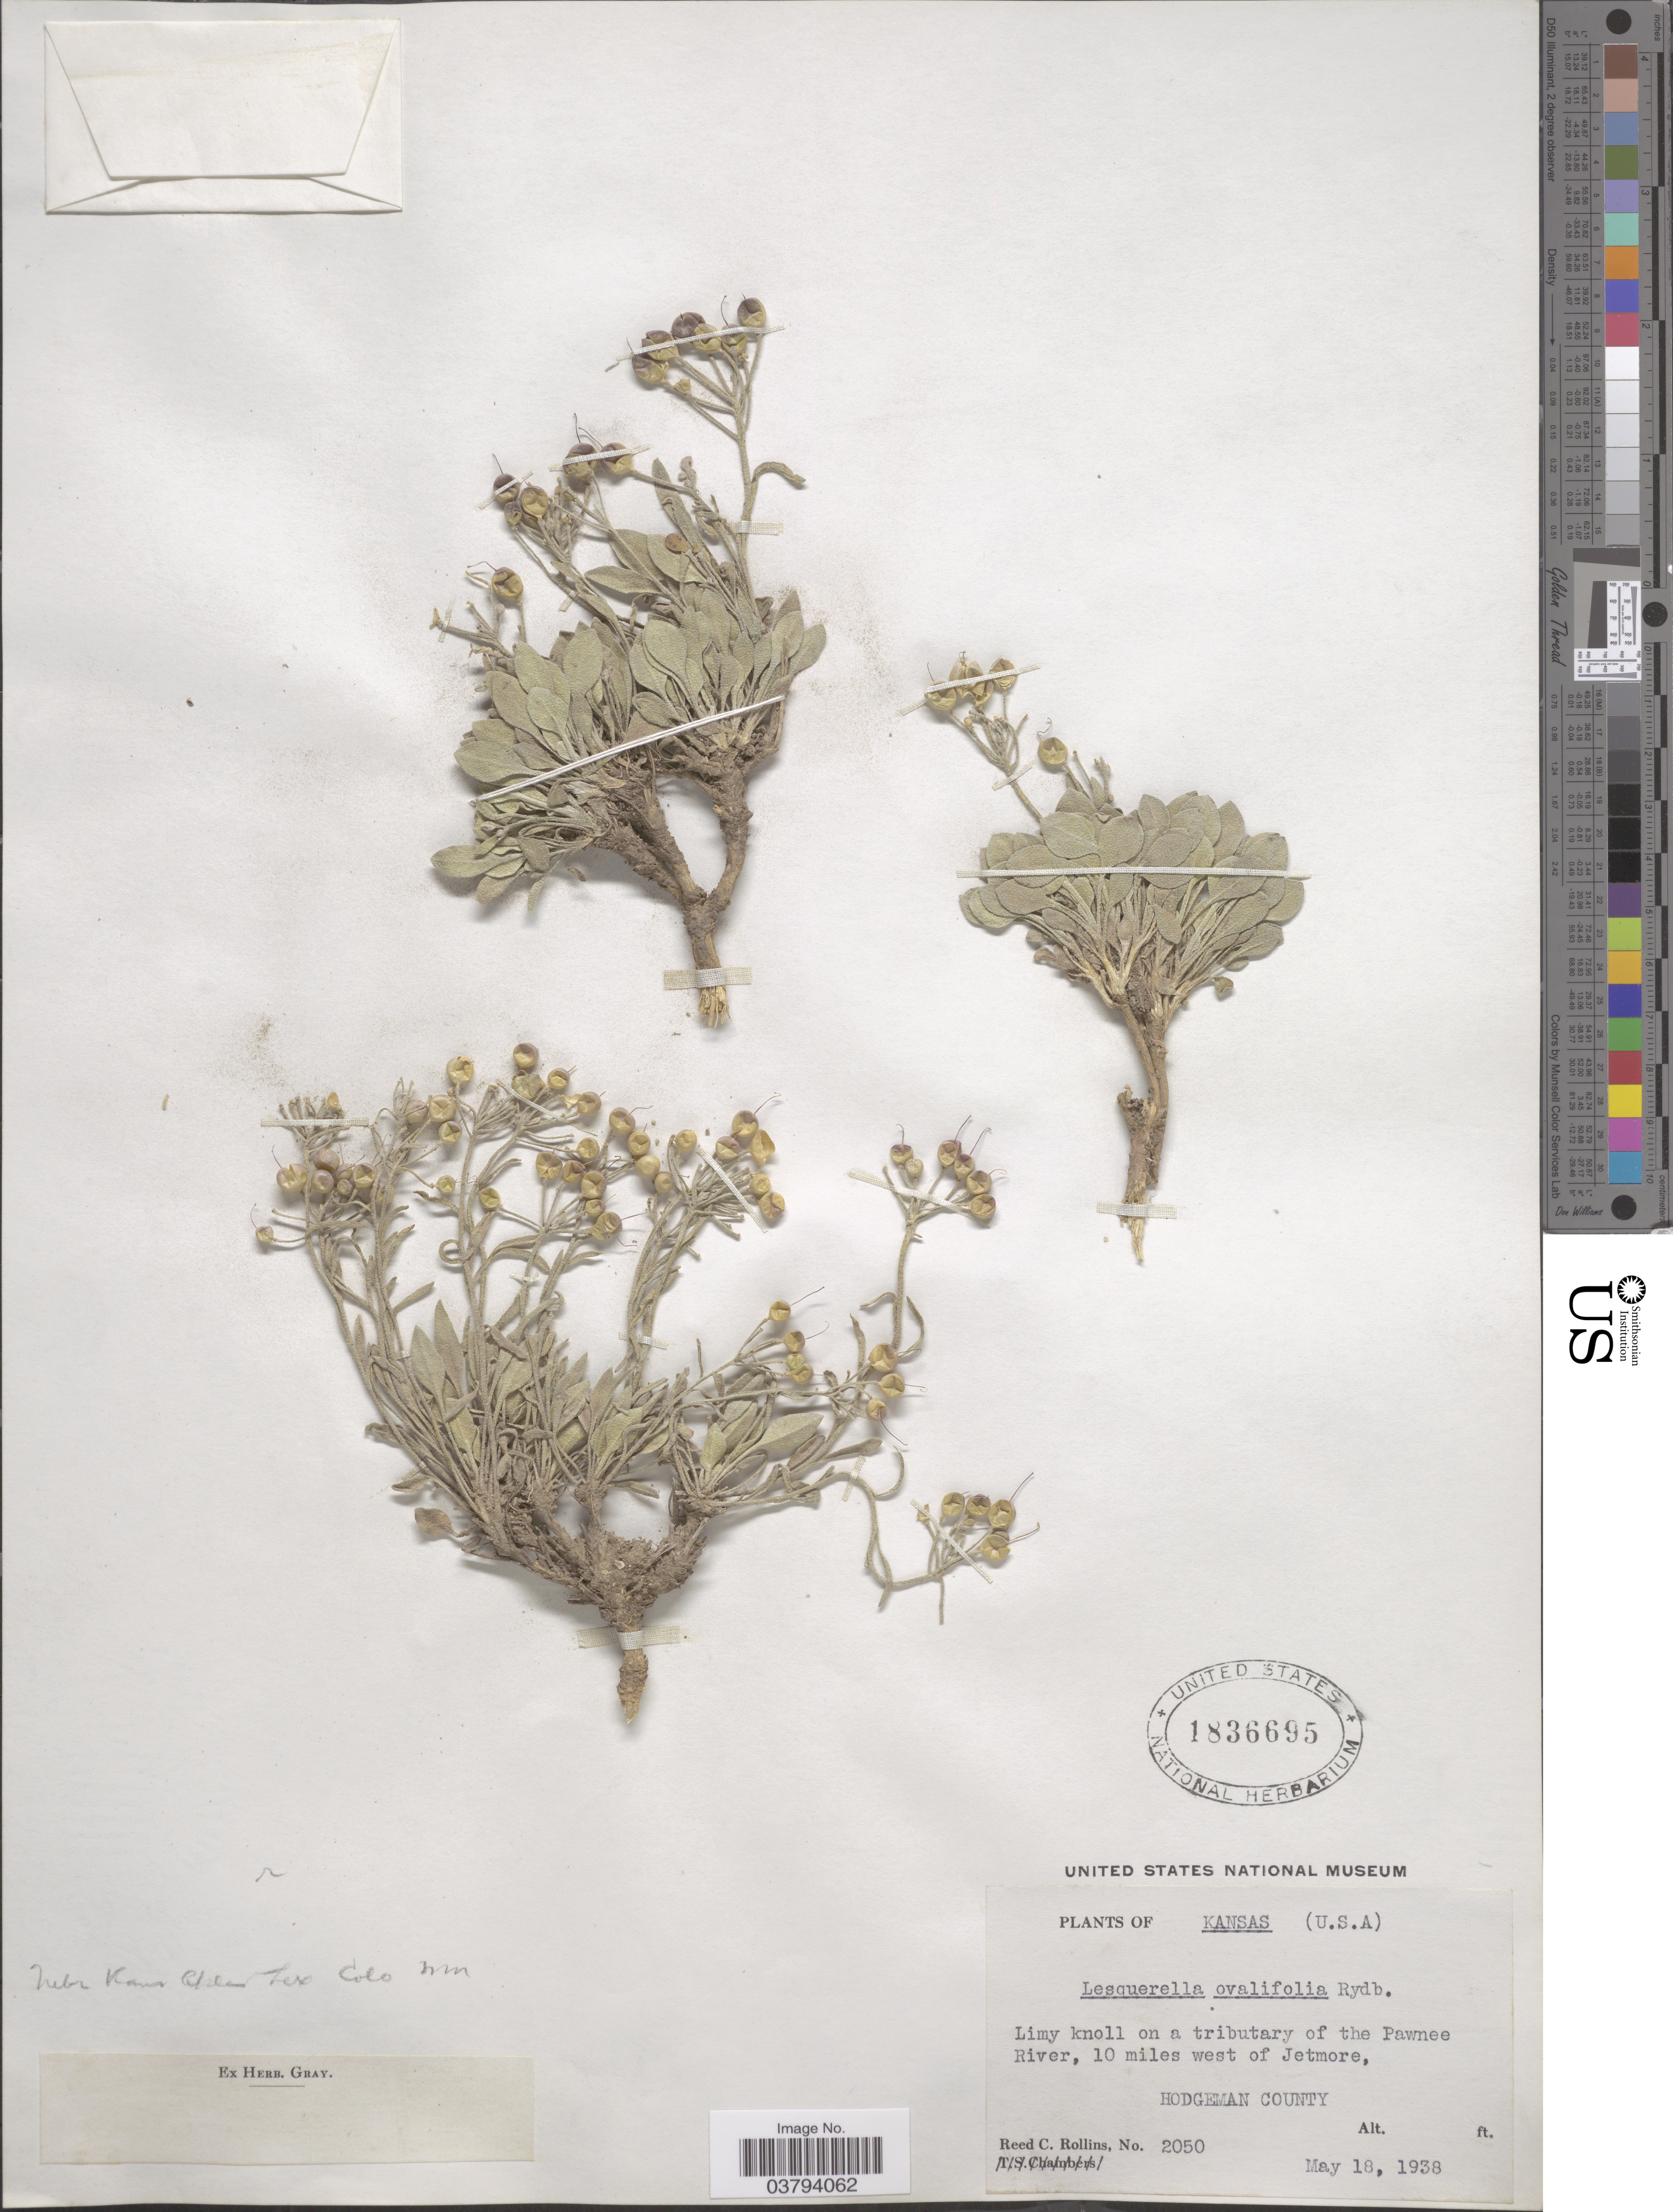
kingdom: Plantae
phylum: Tracheophyta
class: Magnoliopsida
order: Brassicales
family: Brassicaceae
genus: Lesquerella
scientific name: Lesquerella ovalifolia subsp. ovalifolia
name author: Rydb. ex Britton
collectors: R. C. Rollins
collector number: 2050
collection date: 1938-05-18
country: United States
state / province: Kansas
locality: Limy knoll on a tributary of the Pawnee River, 10 miles west of Jetmore, Hodgeman County.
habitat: limy knoll on tributary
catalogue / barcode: US 1836695